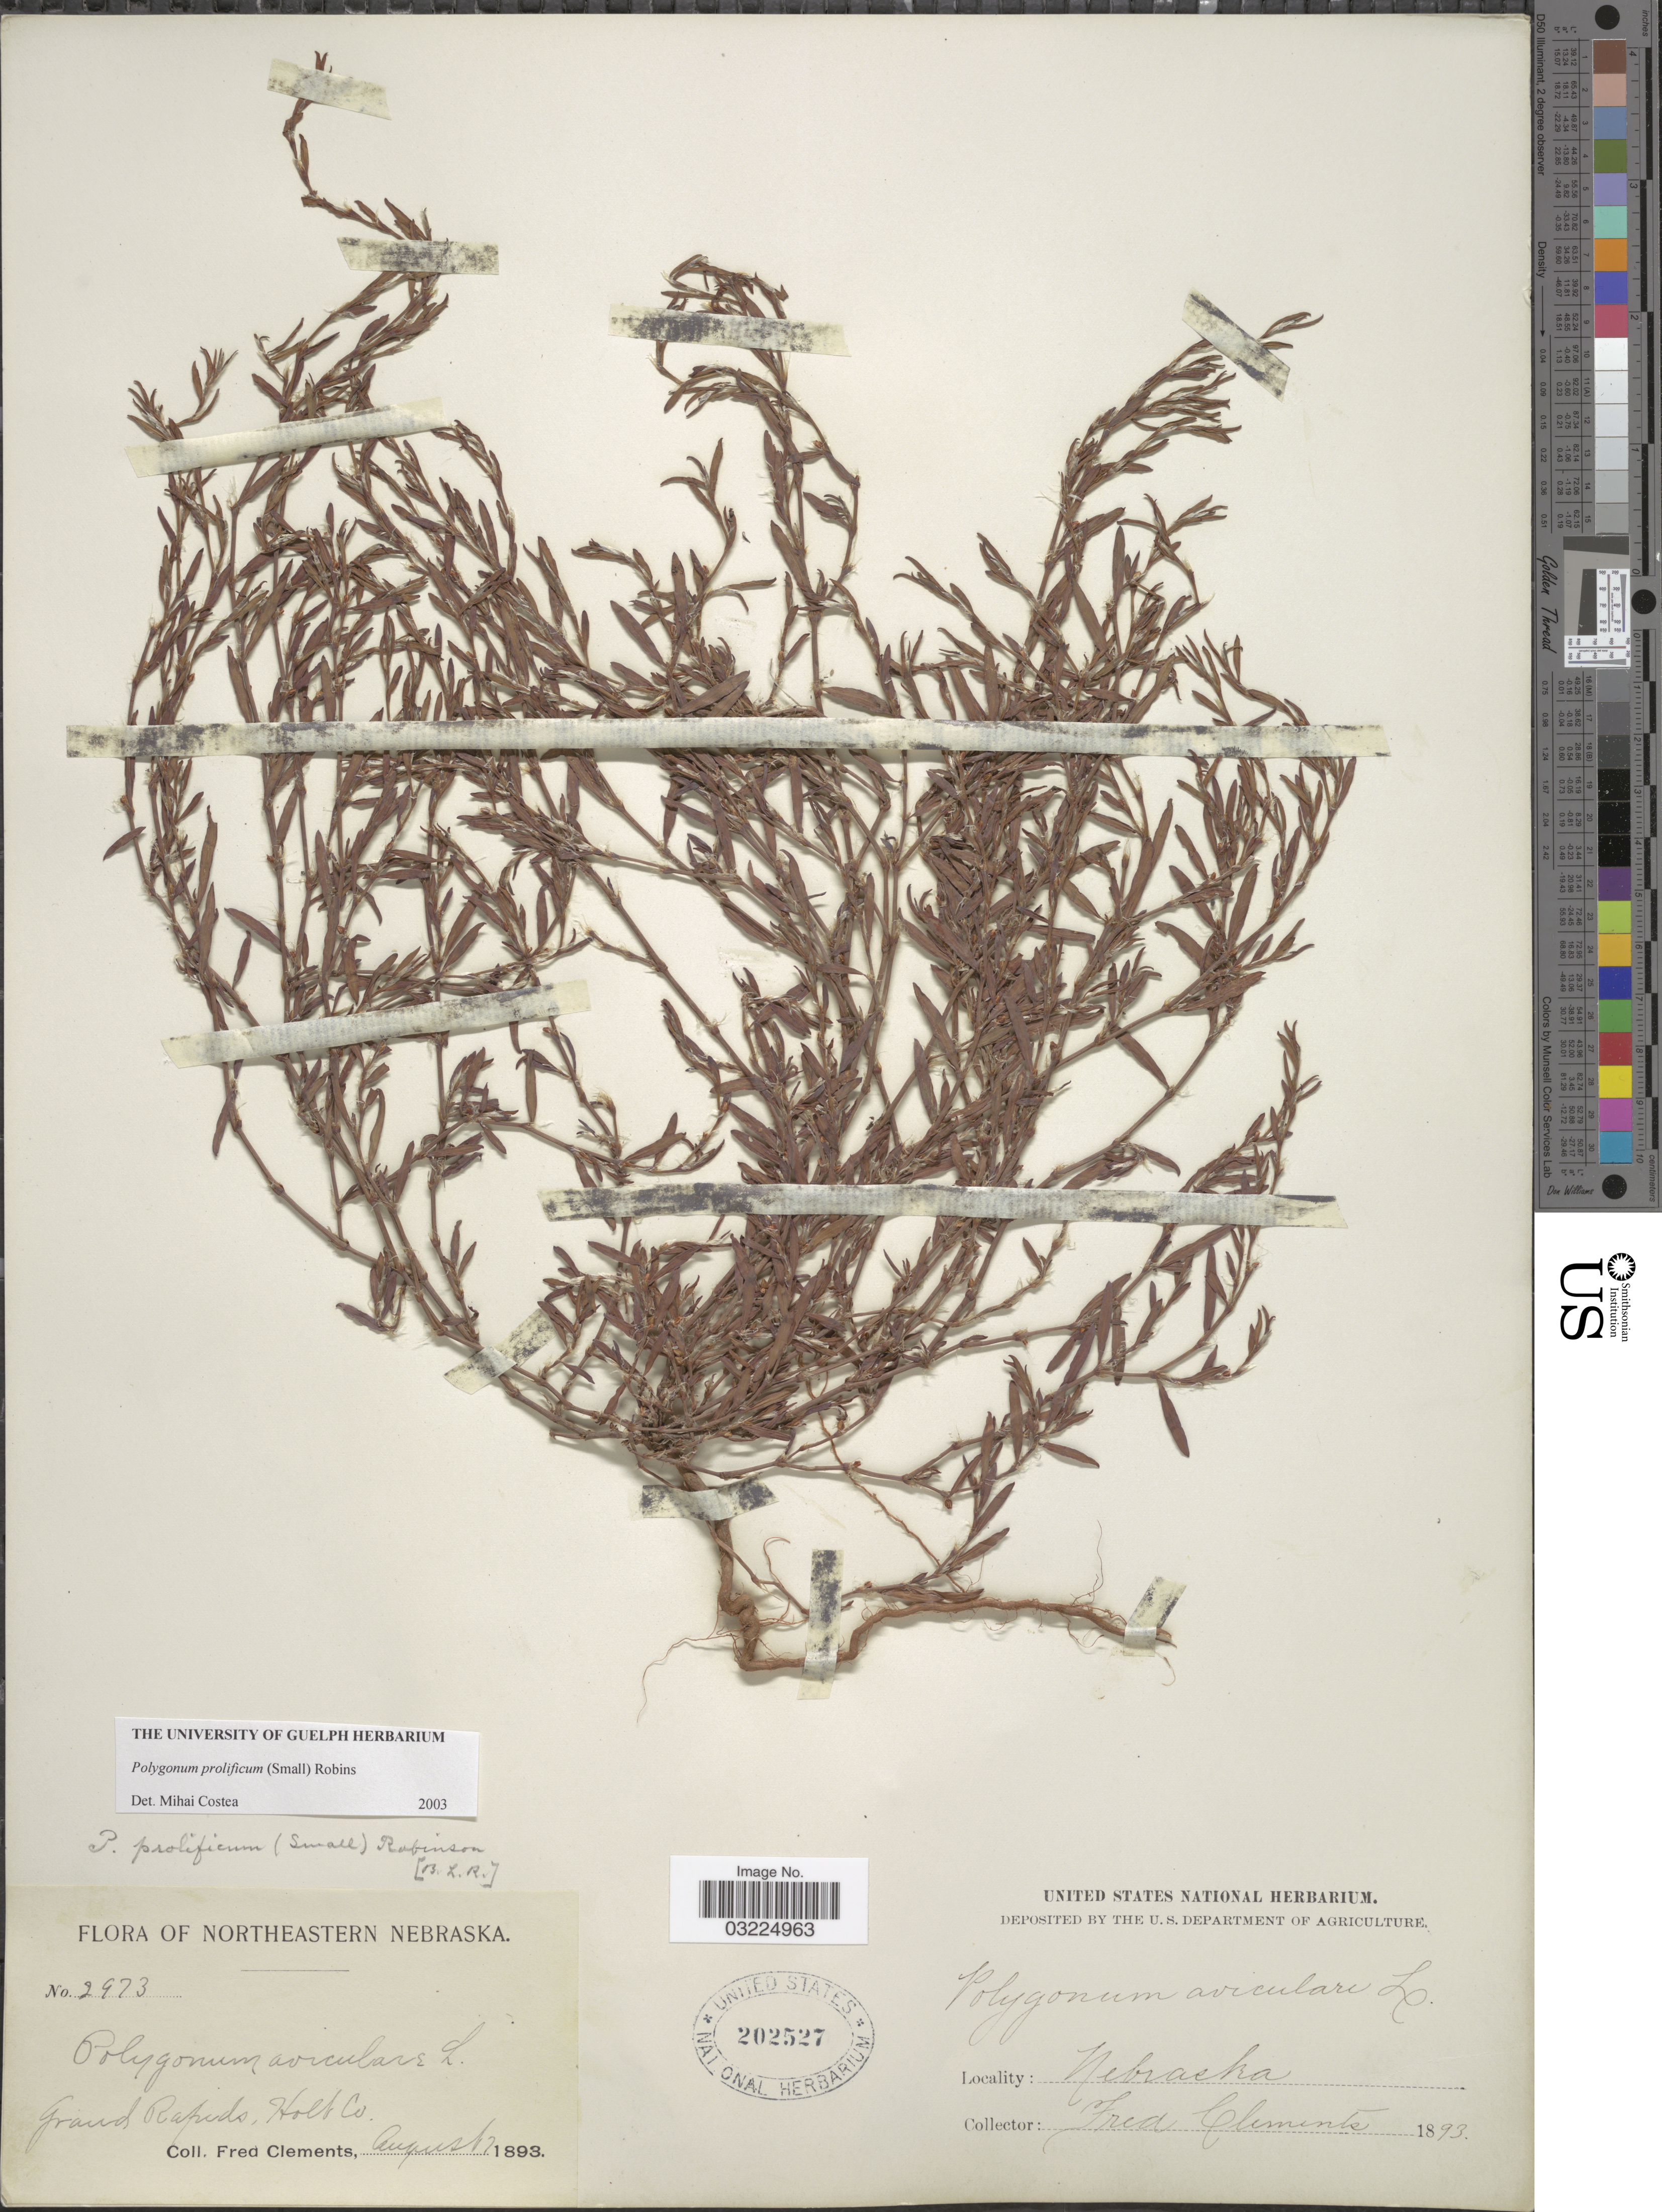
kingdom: Plantae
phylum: Tracheophyta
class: Magnoliopsida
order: Caryophyllales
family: Polygonaceae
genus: Polygonum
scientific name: Polygonum prolificum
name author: (Small) B.L. Rob.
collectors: F. Clements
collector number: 2973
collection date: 1893-08-07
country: United States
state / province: Nebraska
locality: Northeastern Nebraska. Grand Rapids, Holt Co.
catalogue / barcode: US 202527